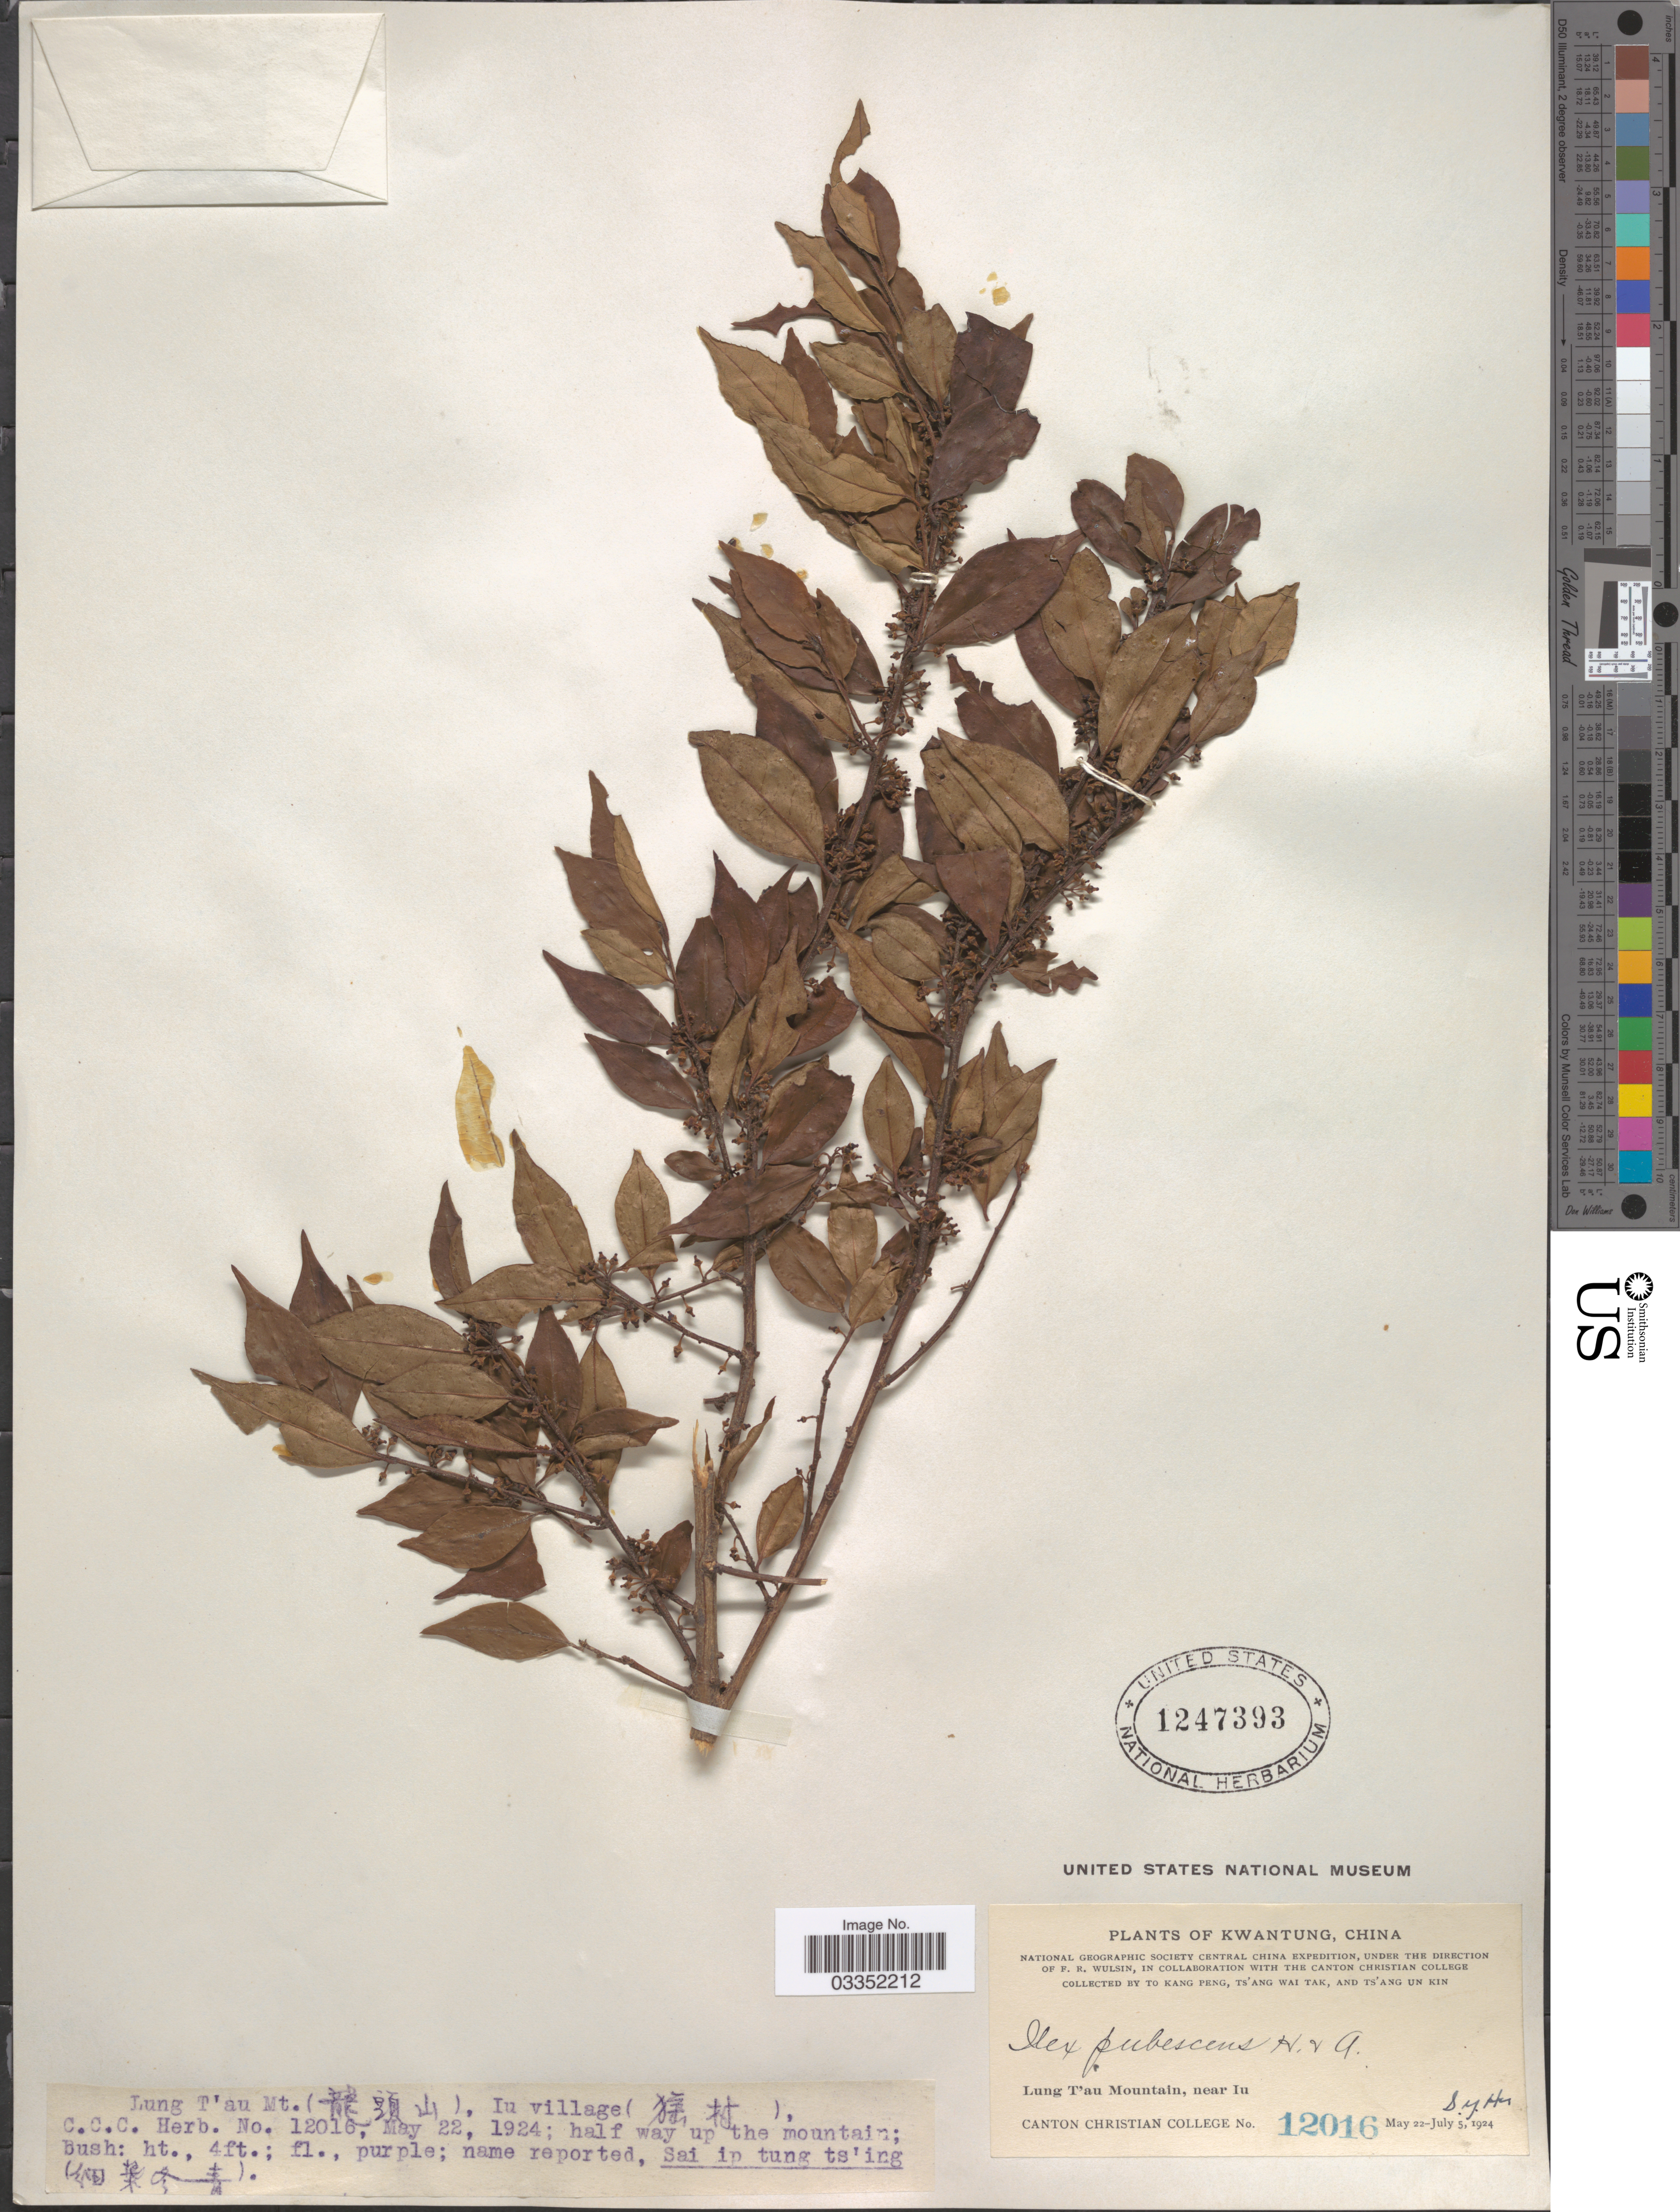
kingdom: Plantae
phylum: Tracheophyta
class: Magnoliopsida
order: Aquifoliales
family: Aquifoliaceae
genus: Ilex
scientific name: Ilex pubescens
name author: Hook. & Arn.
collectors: K. Peng, W. T. Tsang & Ts' Ang Un Kin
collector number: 12016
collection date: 1924-05-22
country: China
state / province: Guangdong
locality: Kwantung, Lung T'au Mountain, near Iu, Iu village (X).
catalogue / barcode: US 1247393